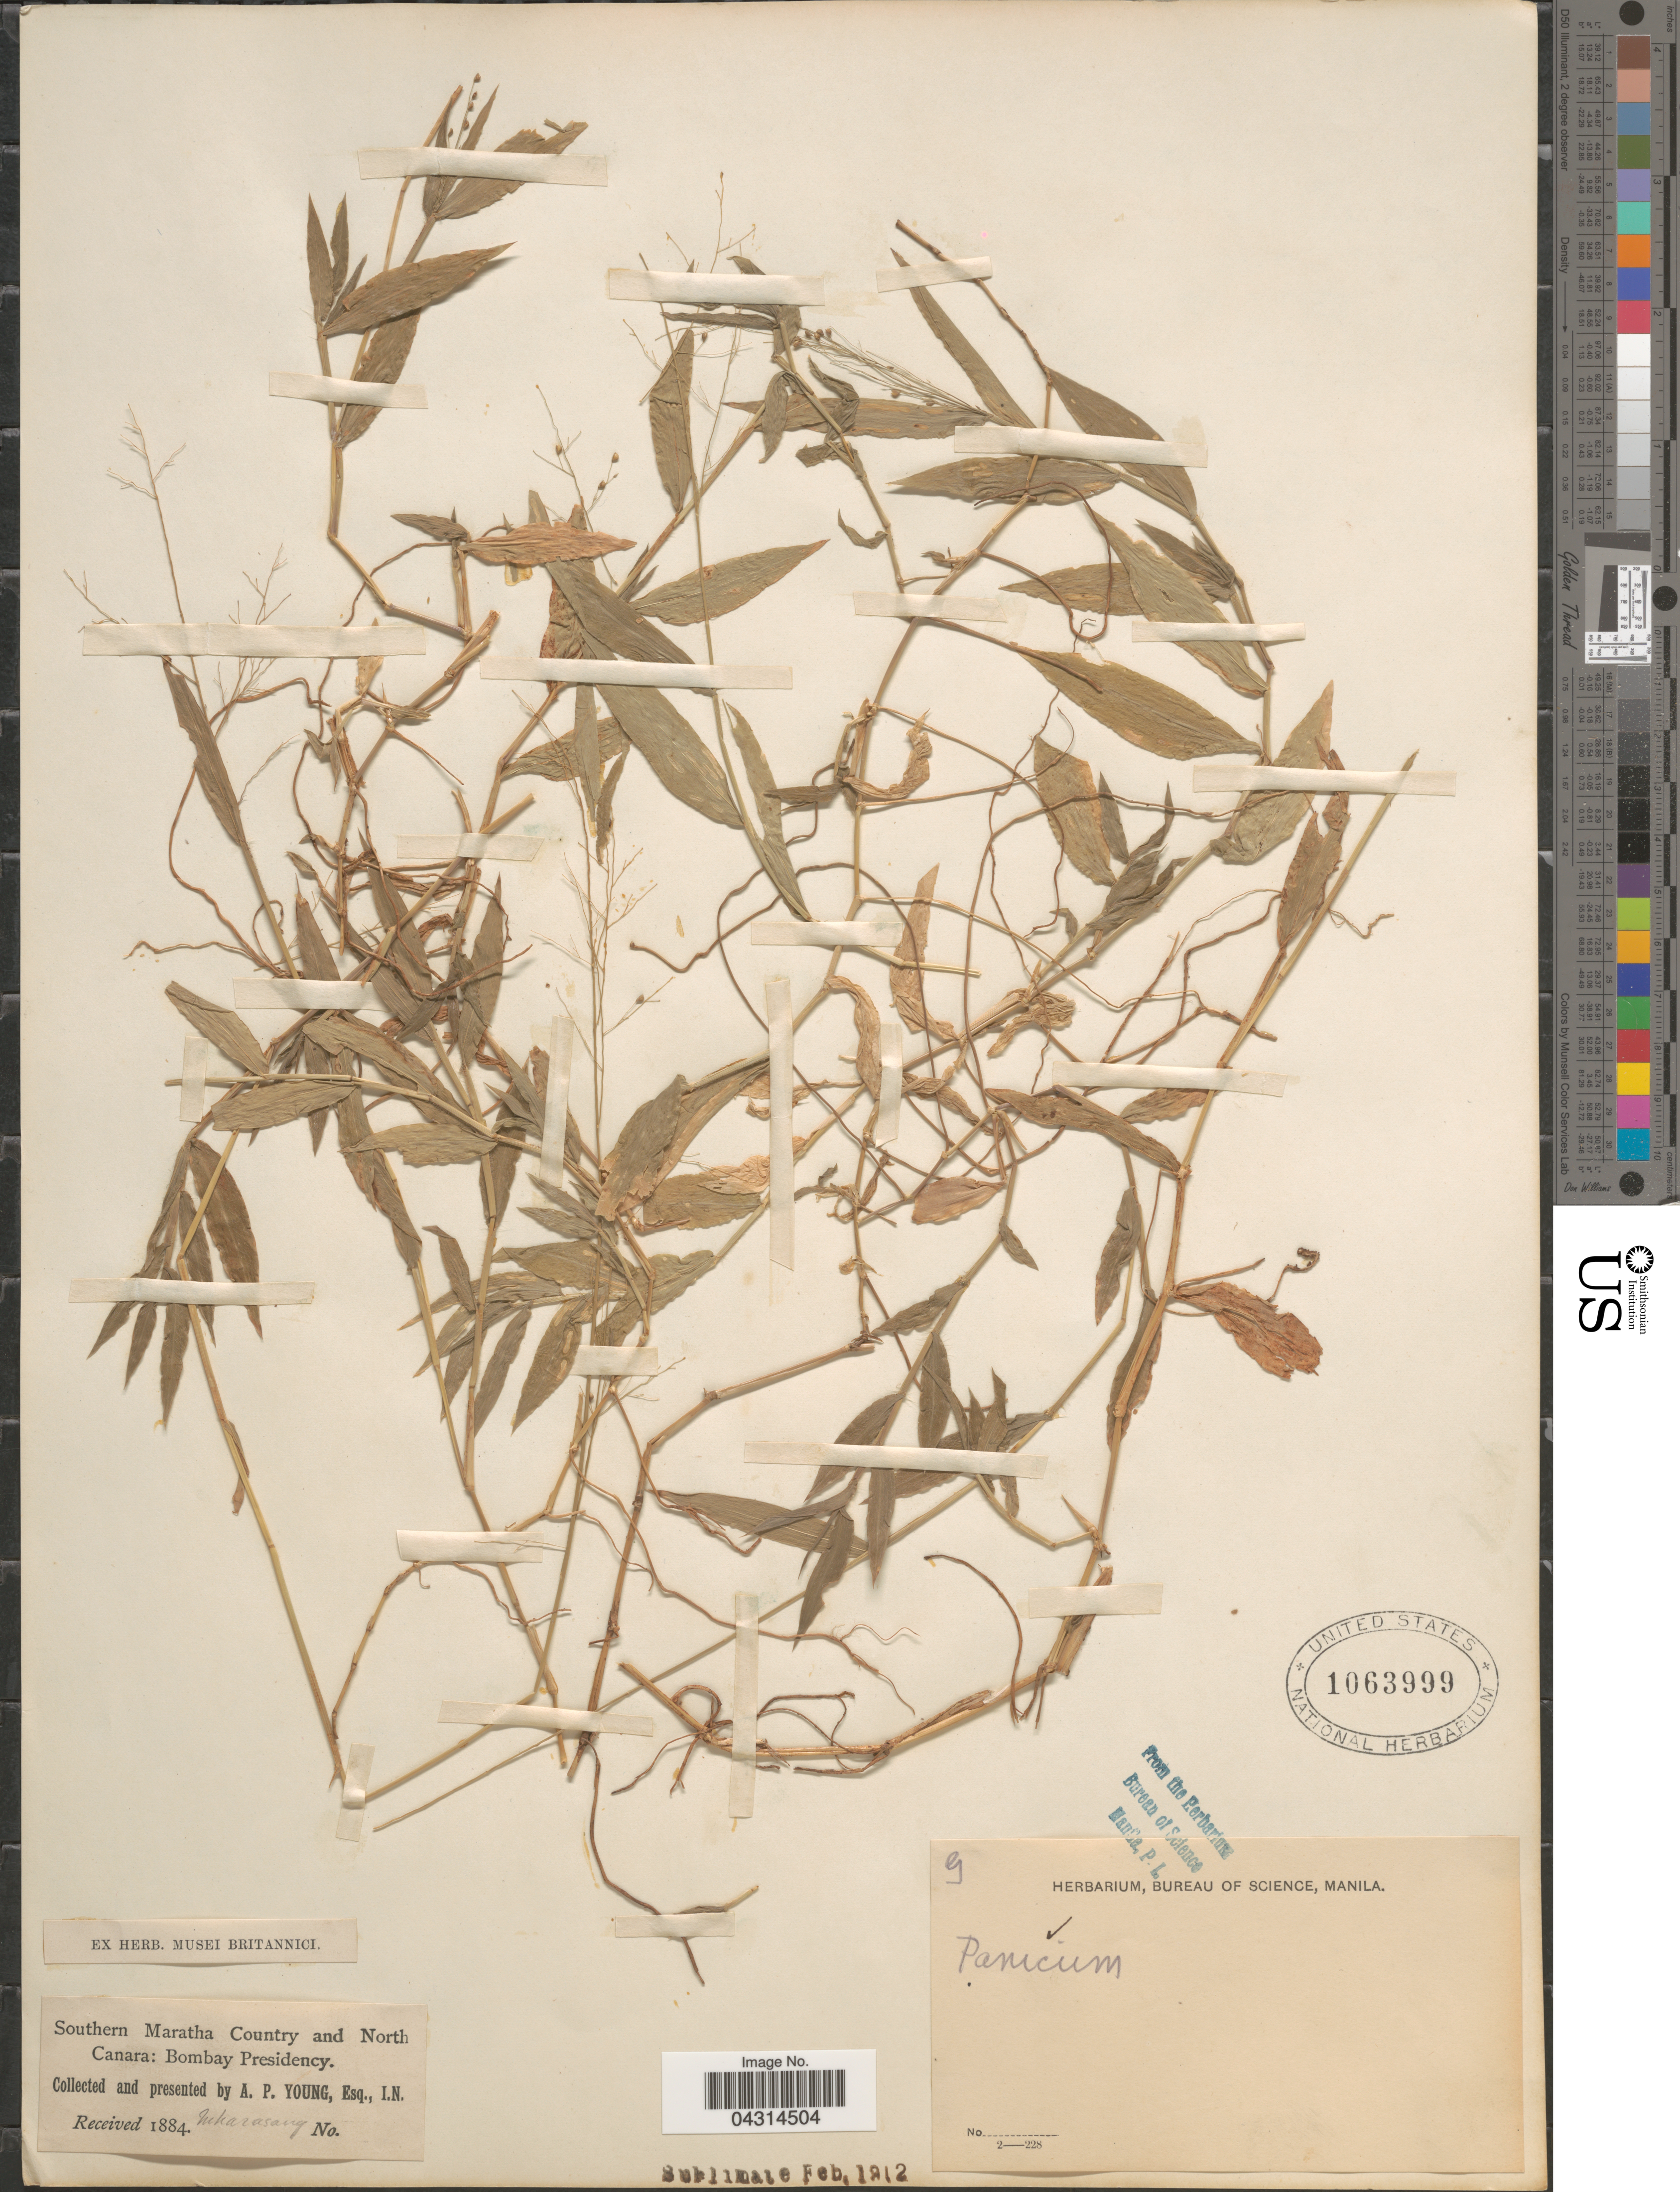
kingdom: Plantae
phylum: Tracheophyta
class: Liliopsida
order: Poales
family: Poaceae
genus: Cyrtococcum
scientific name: Cyrtococcum sp.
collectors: A. Young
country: India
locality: Southern Maratha Country and North Canara: Bombay Presidency.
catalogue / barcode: US 1063999